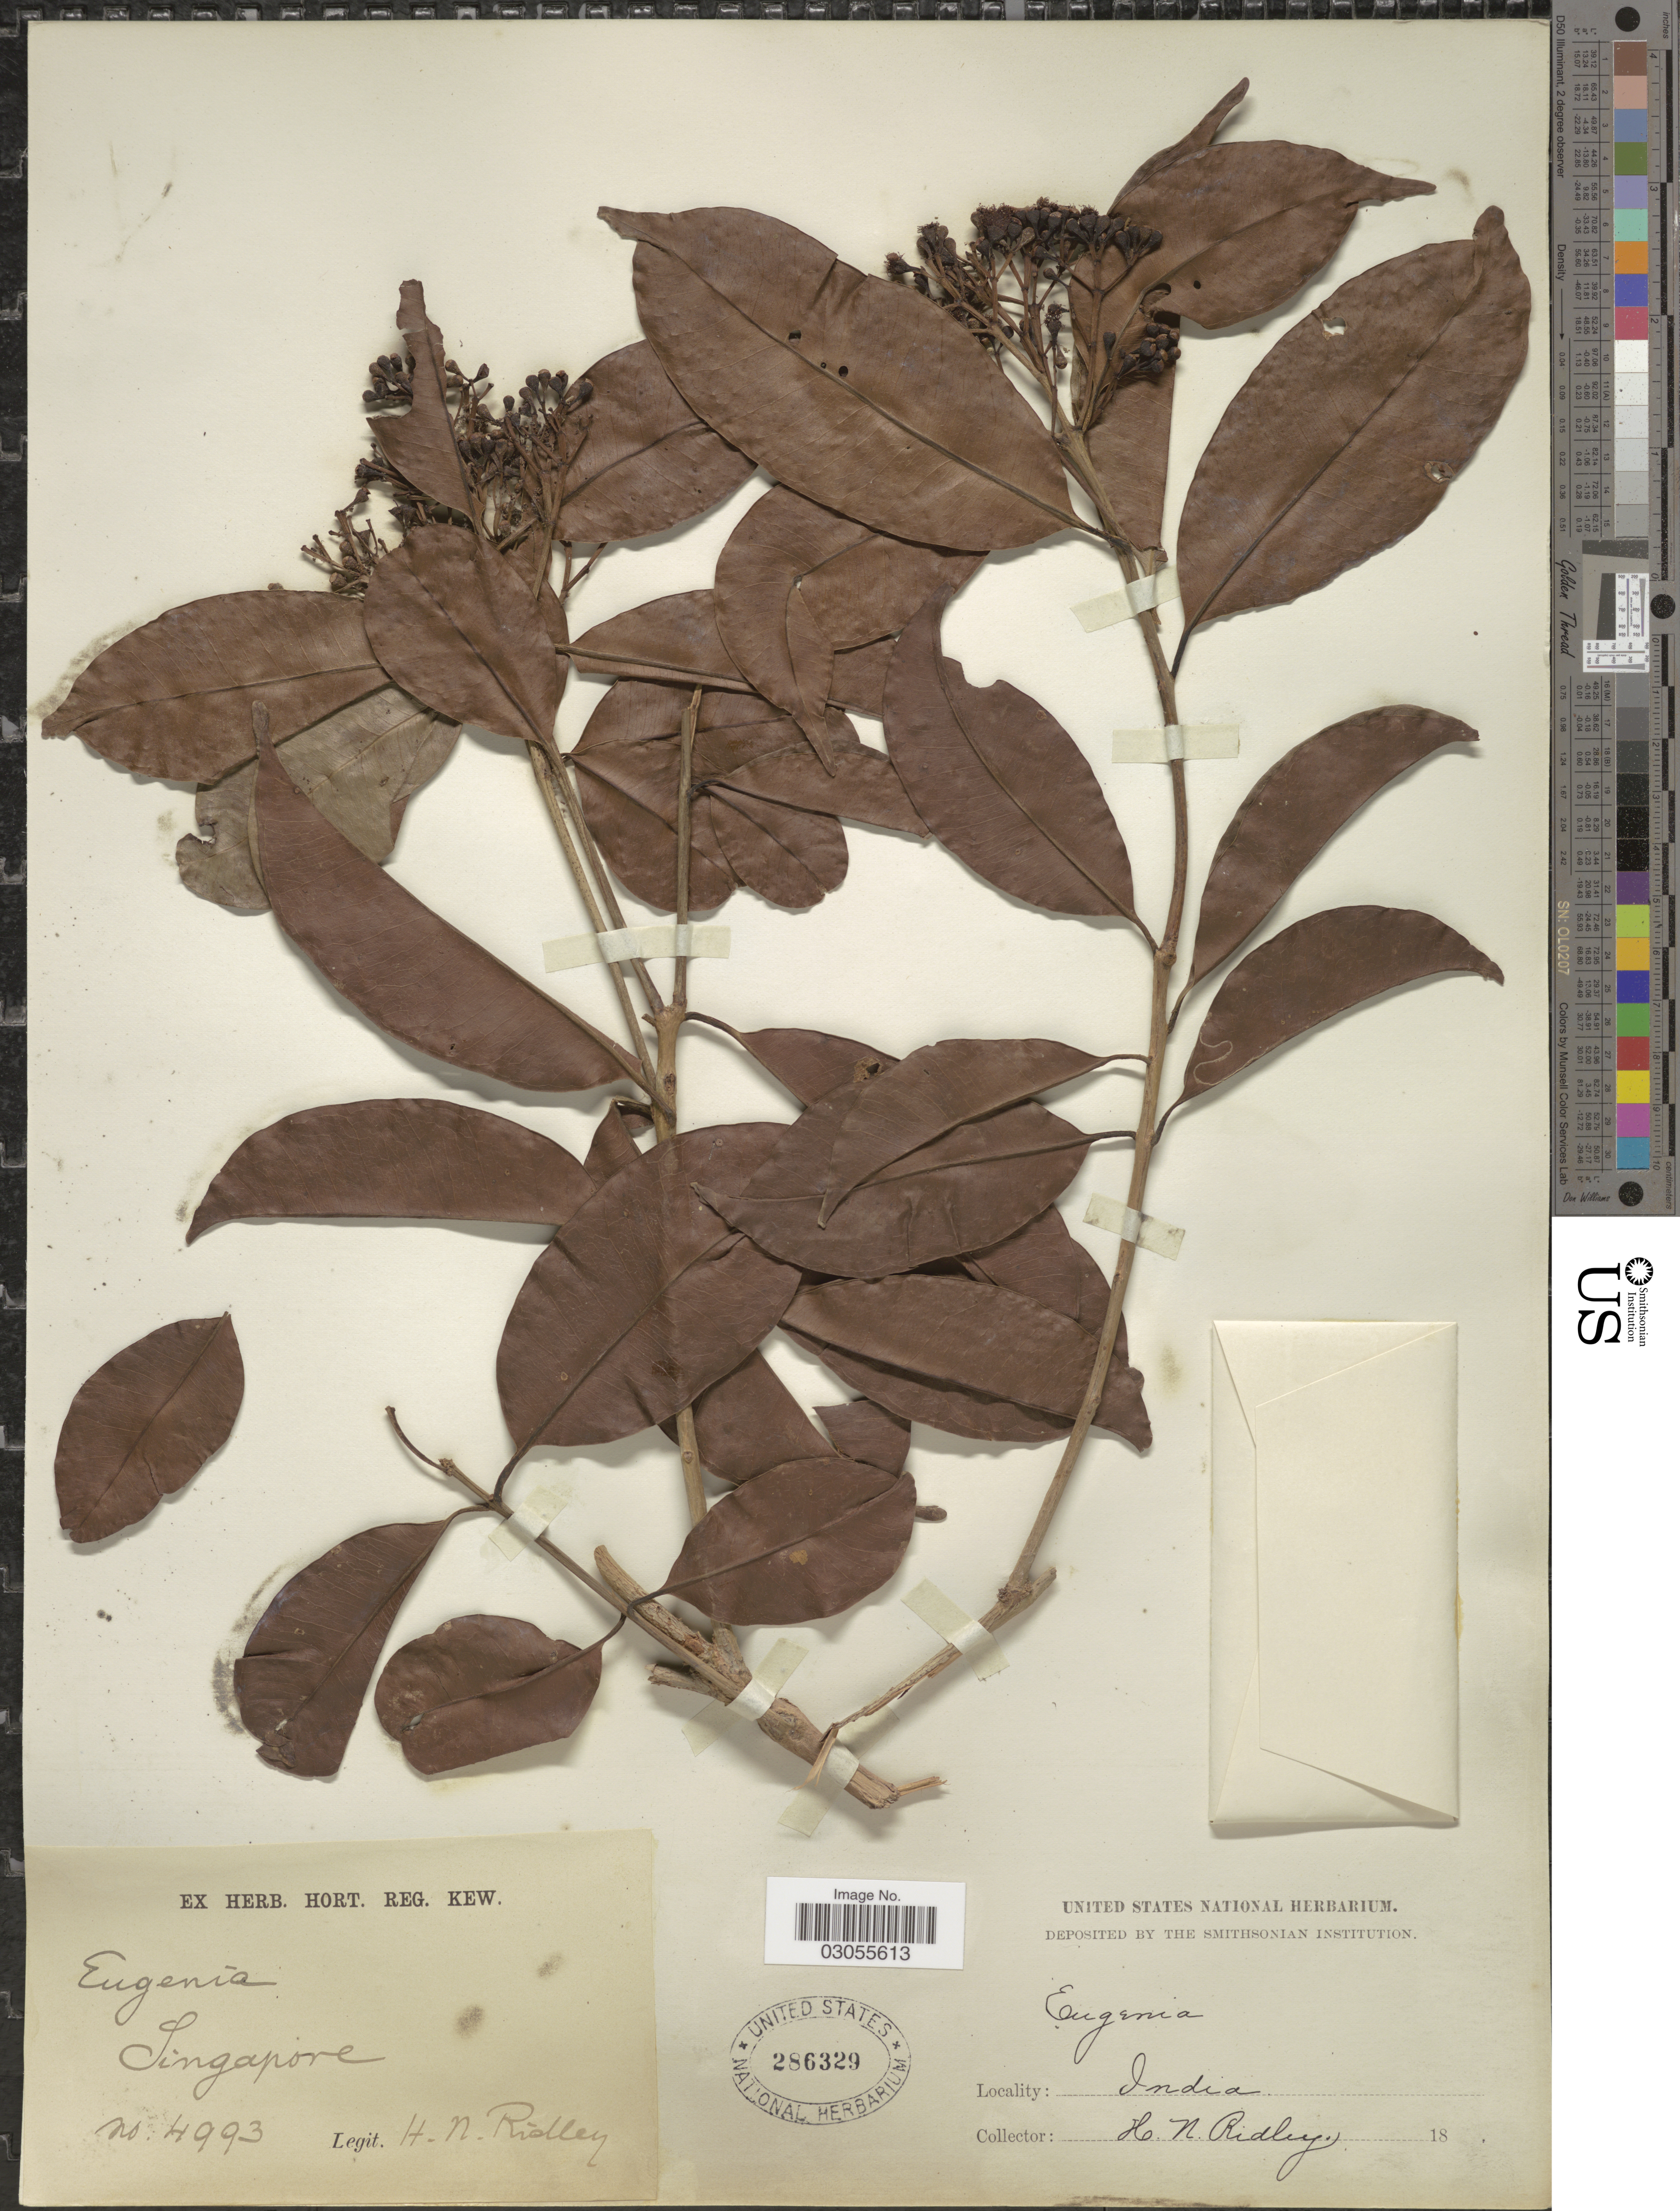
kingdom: Plantae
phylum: Tracheophyta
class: Magnoliopsida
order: Myrtales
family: Myrtaceae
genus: Syzygium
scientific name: Syzygium sp.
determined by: Strong, M. T., (US), Smithsonian Institution - National Museum of Natural History (UNITED STATES)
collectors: H. N. Ridley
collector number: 4993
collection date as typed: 18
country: Singapore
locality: Singapore. India.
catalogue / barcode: US 286329